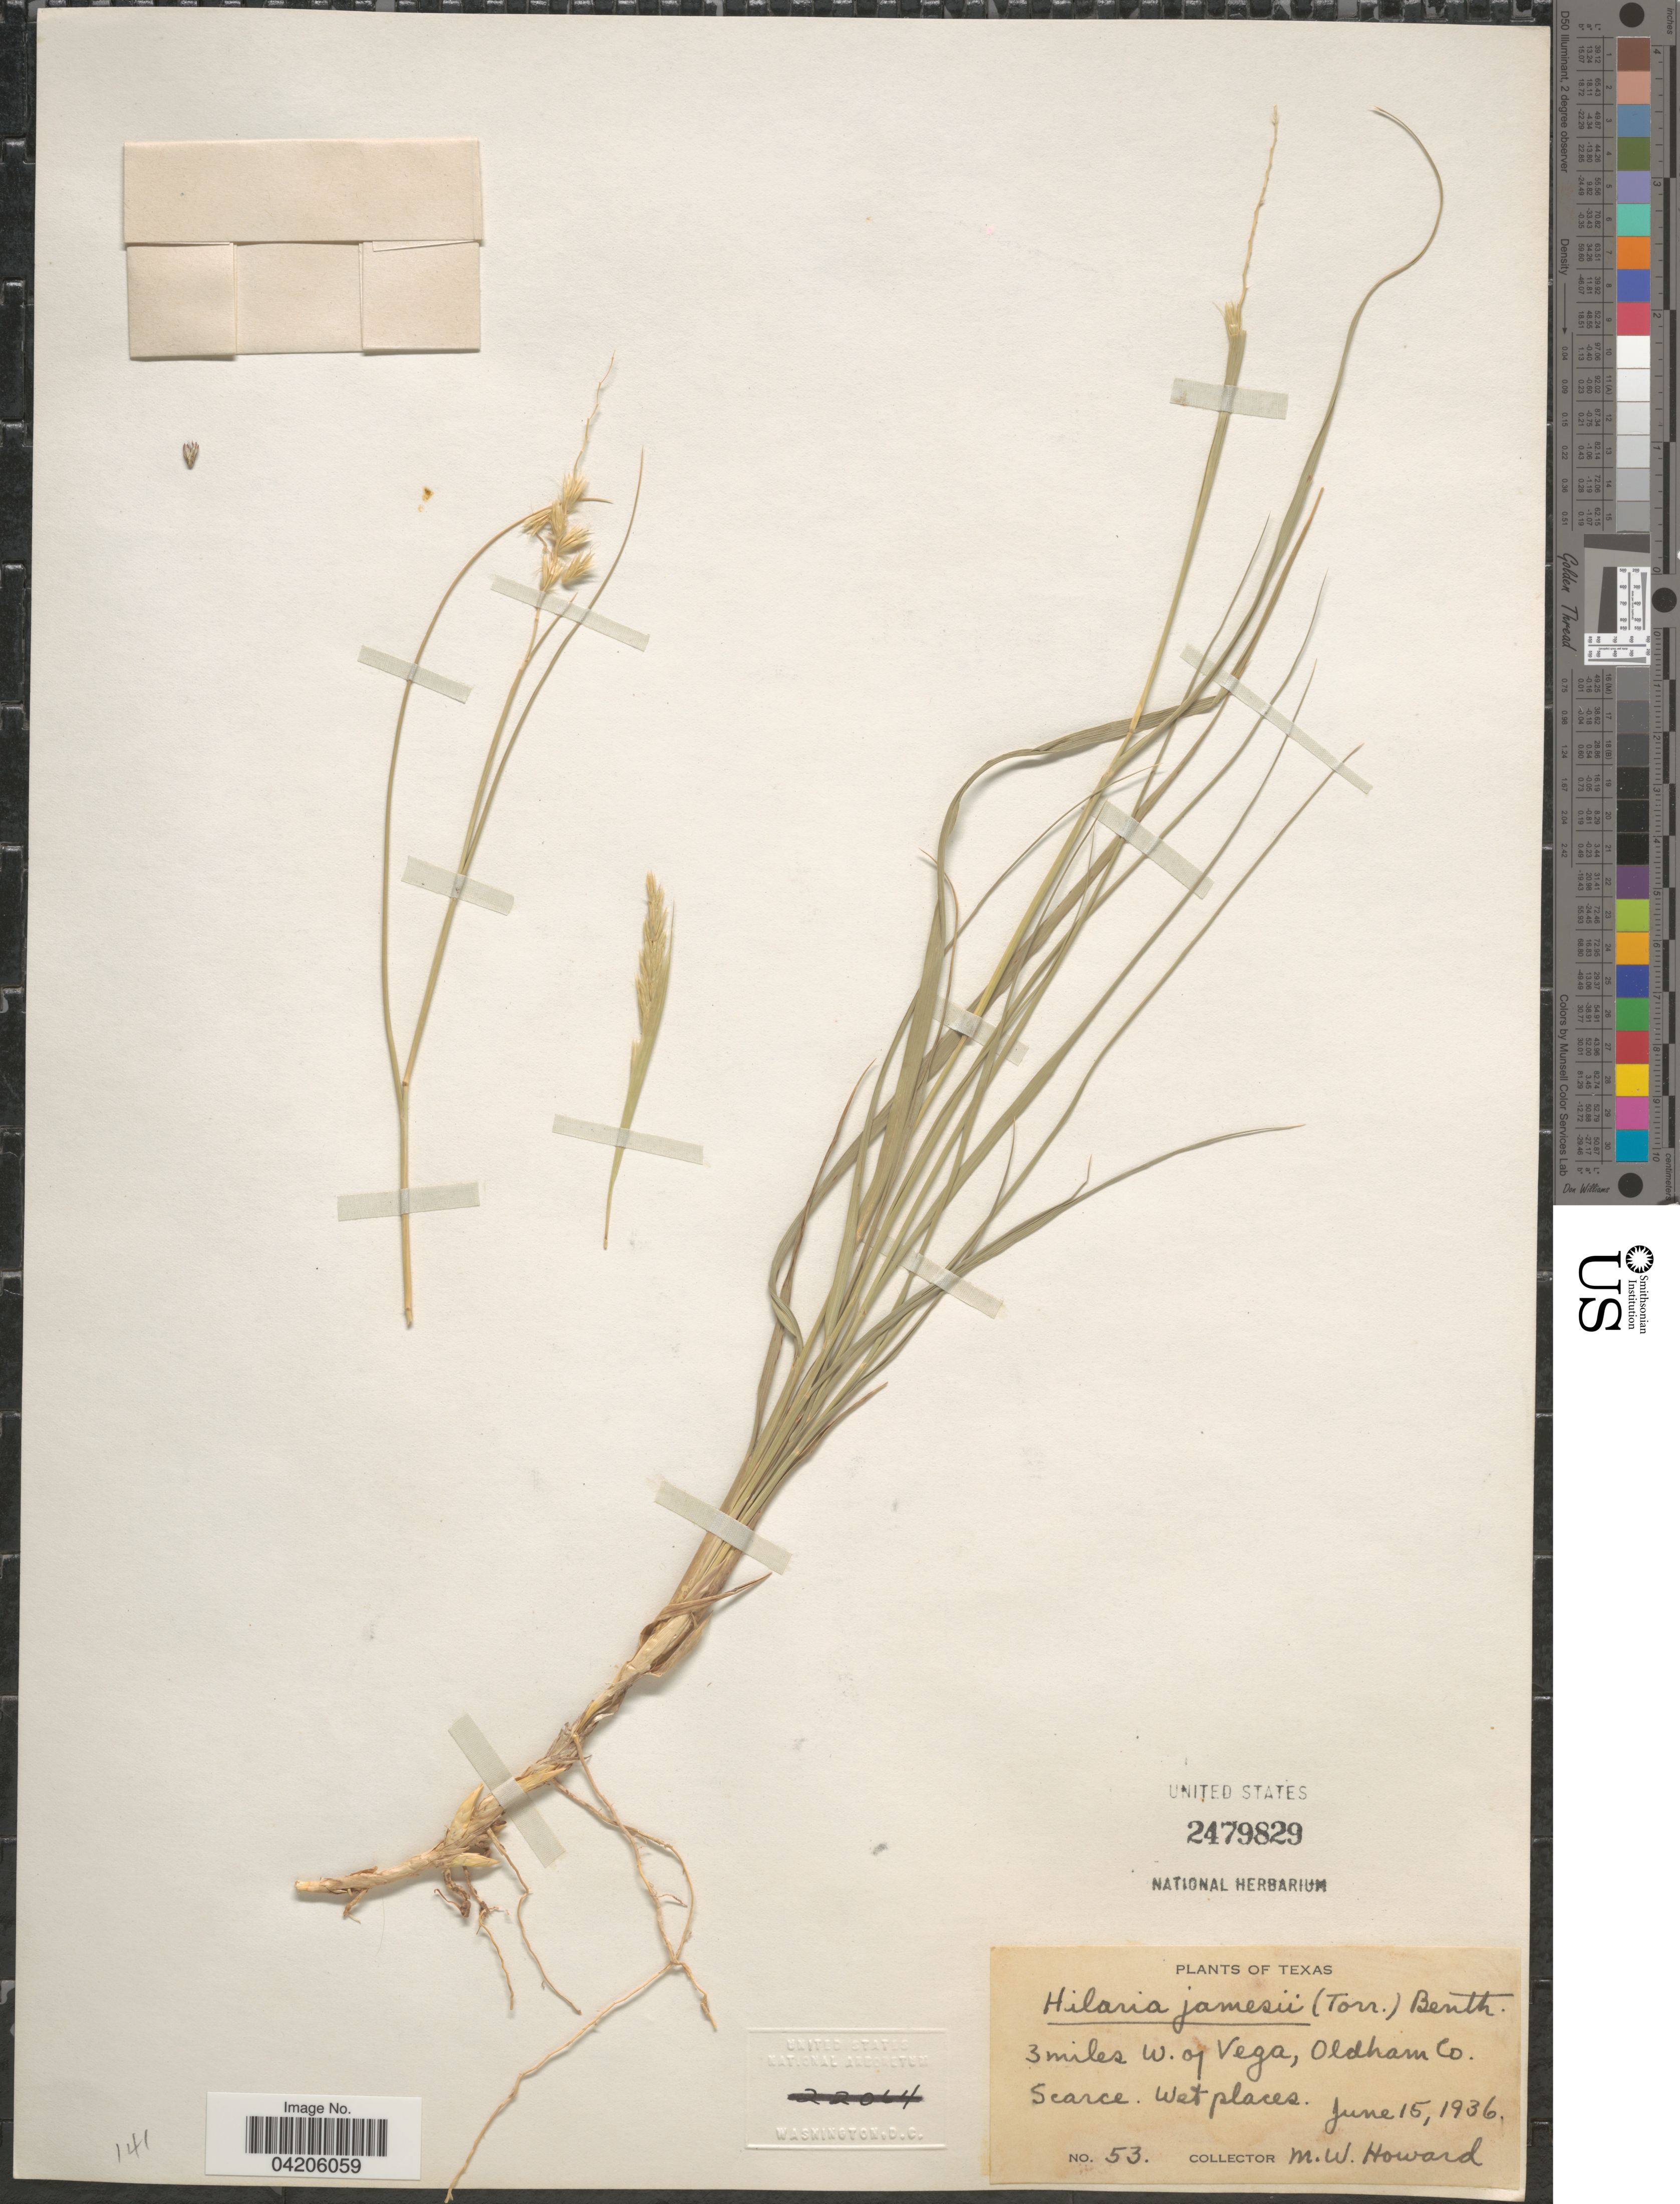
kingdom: Plantae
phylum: Tracheophyta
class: Liliopsida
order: Poales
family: Poaceae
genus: Hilaria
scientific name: Hilaria jamesii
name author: (Torr.) Benth.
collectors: M. Howard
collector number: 53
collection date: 1936-06-15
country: United States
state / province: Texas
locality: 3 miles W. of Vega, Oldham Co.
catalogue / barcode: US 2479829